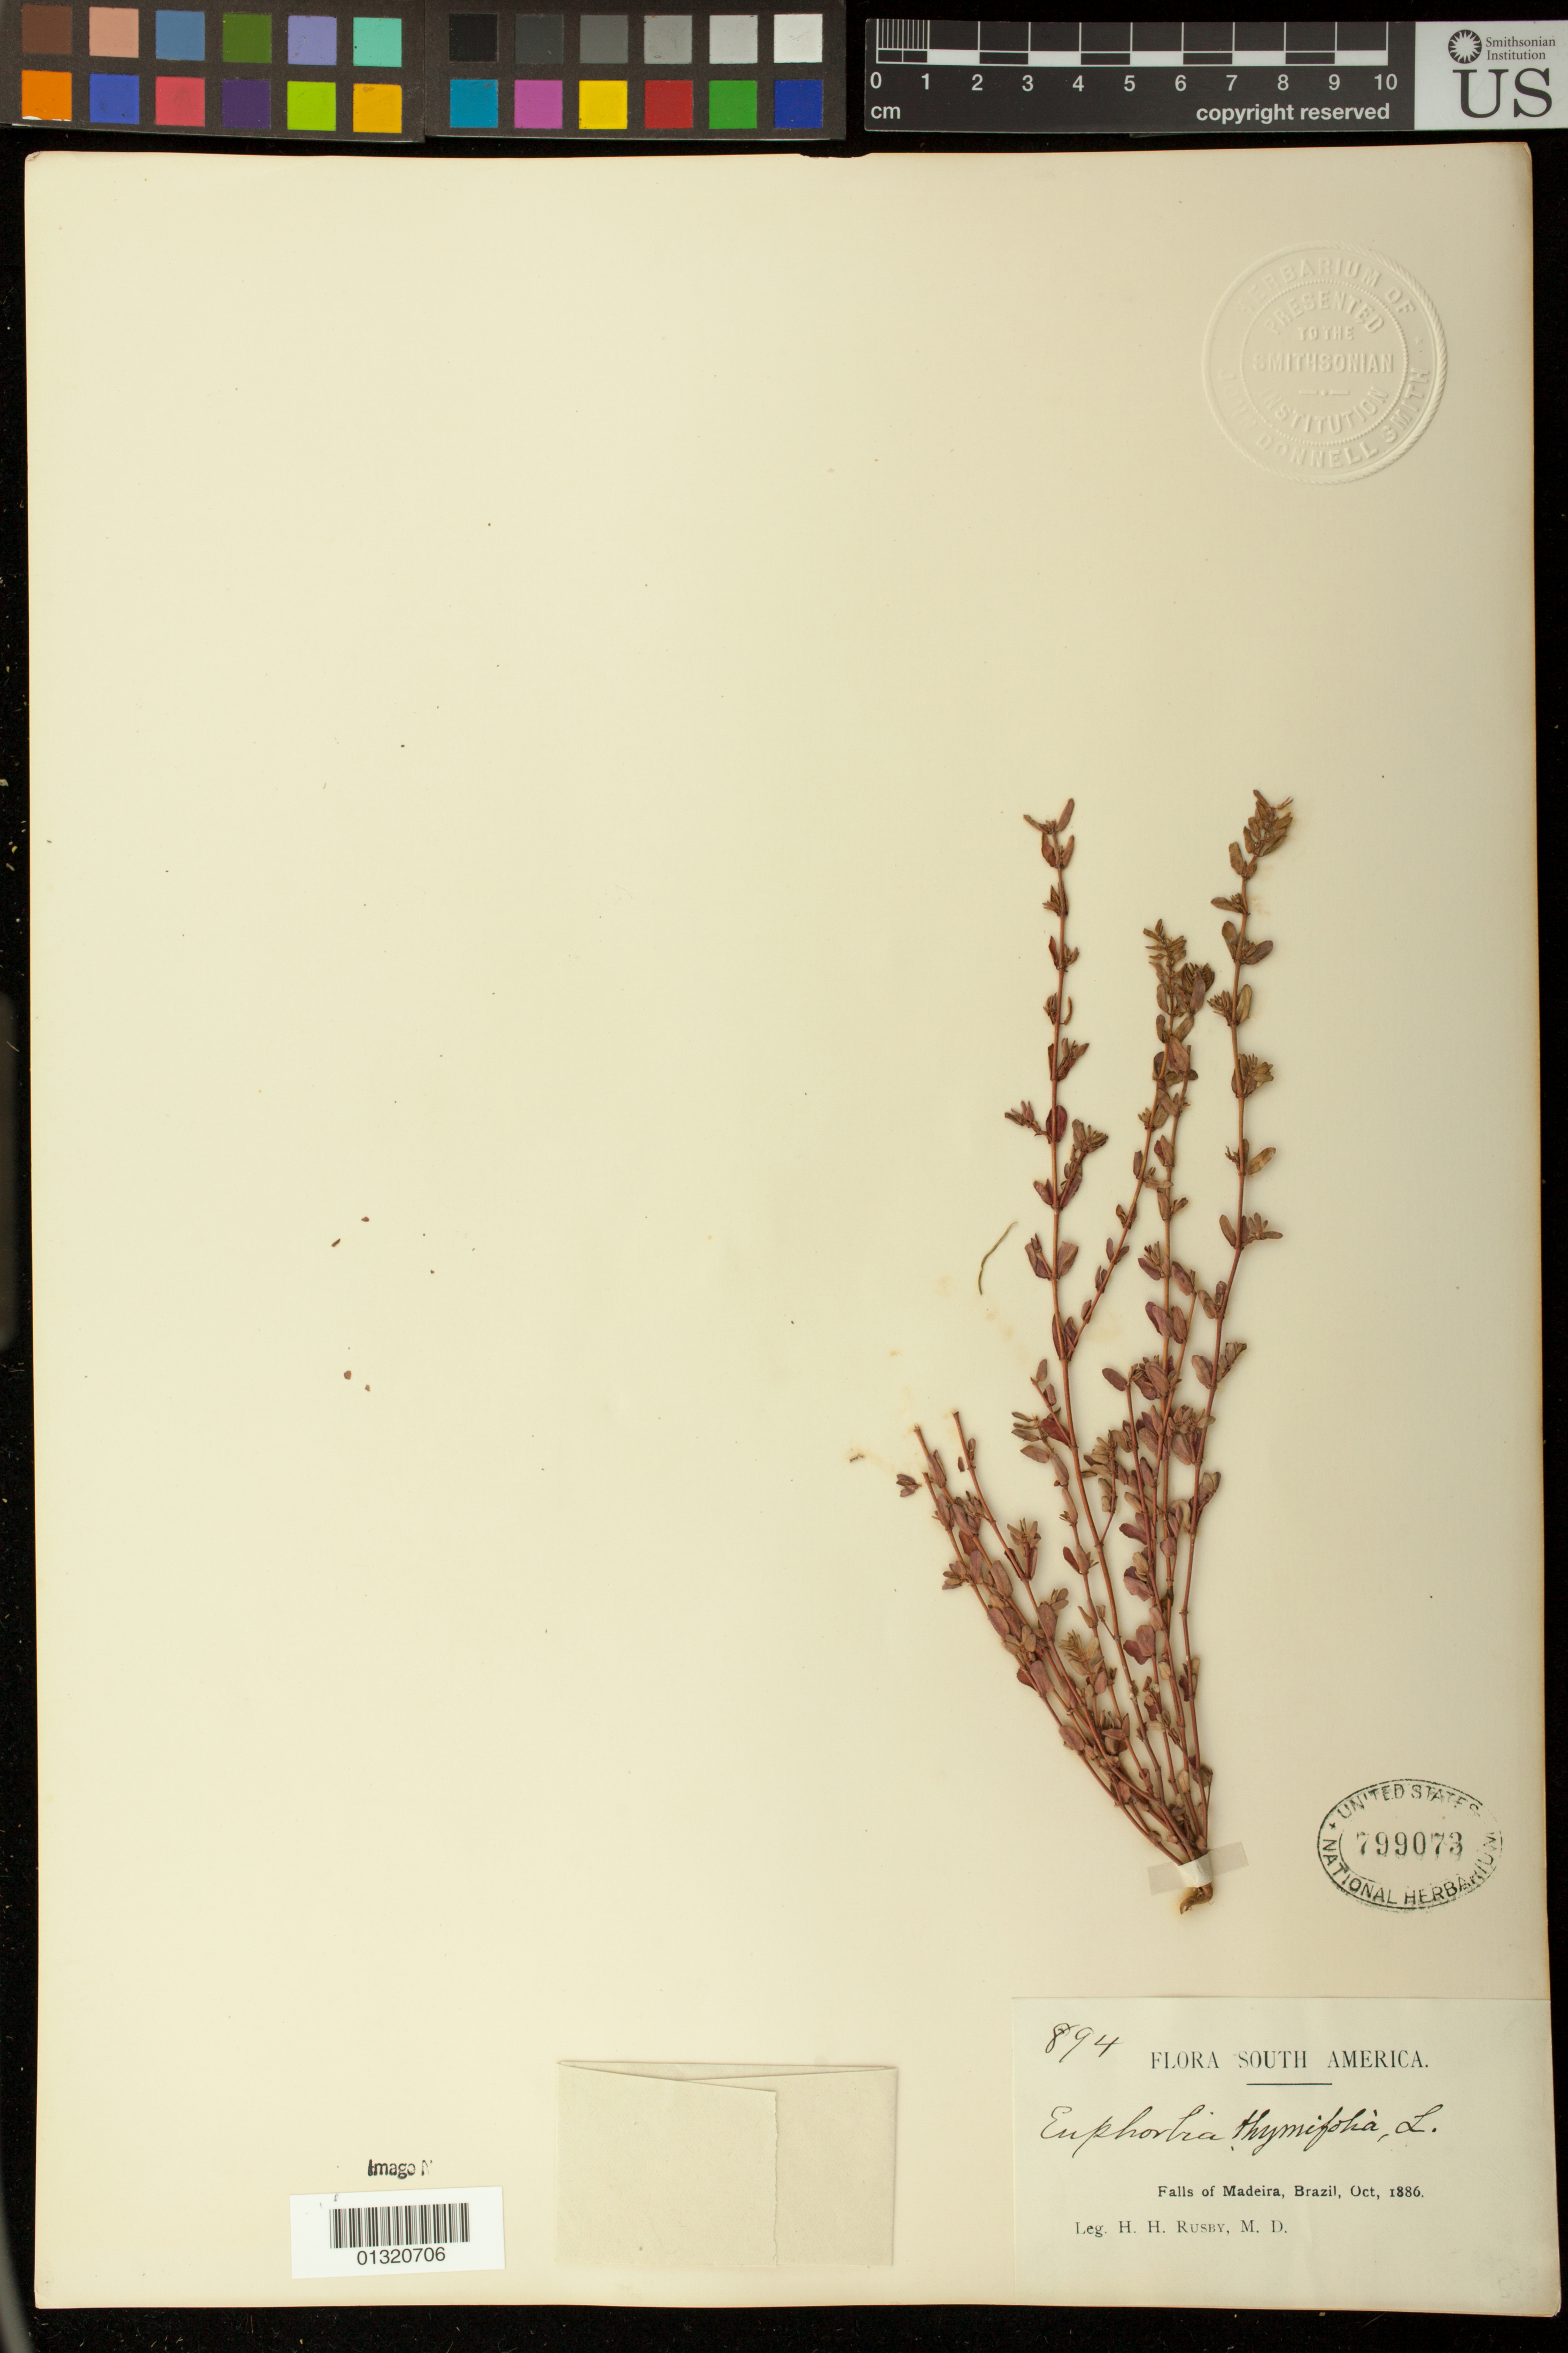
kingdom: Plantae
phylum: Tracheophyta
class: Magnoliopsida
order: Malpighiales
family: Euphorbiaceae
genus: Euphorbia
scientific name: Euphorbia thymifolia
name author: L.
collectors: H. H. Rusby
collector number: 894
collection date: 1886-10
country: Brazil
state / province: Rondônia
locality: Falls of Madeira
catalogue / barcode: US 799073